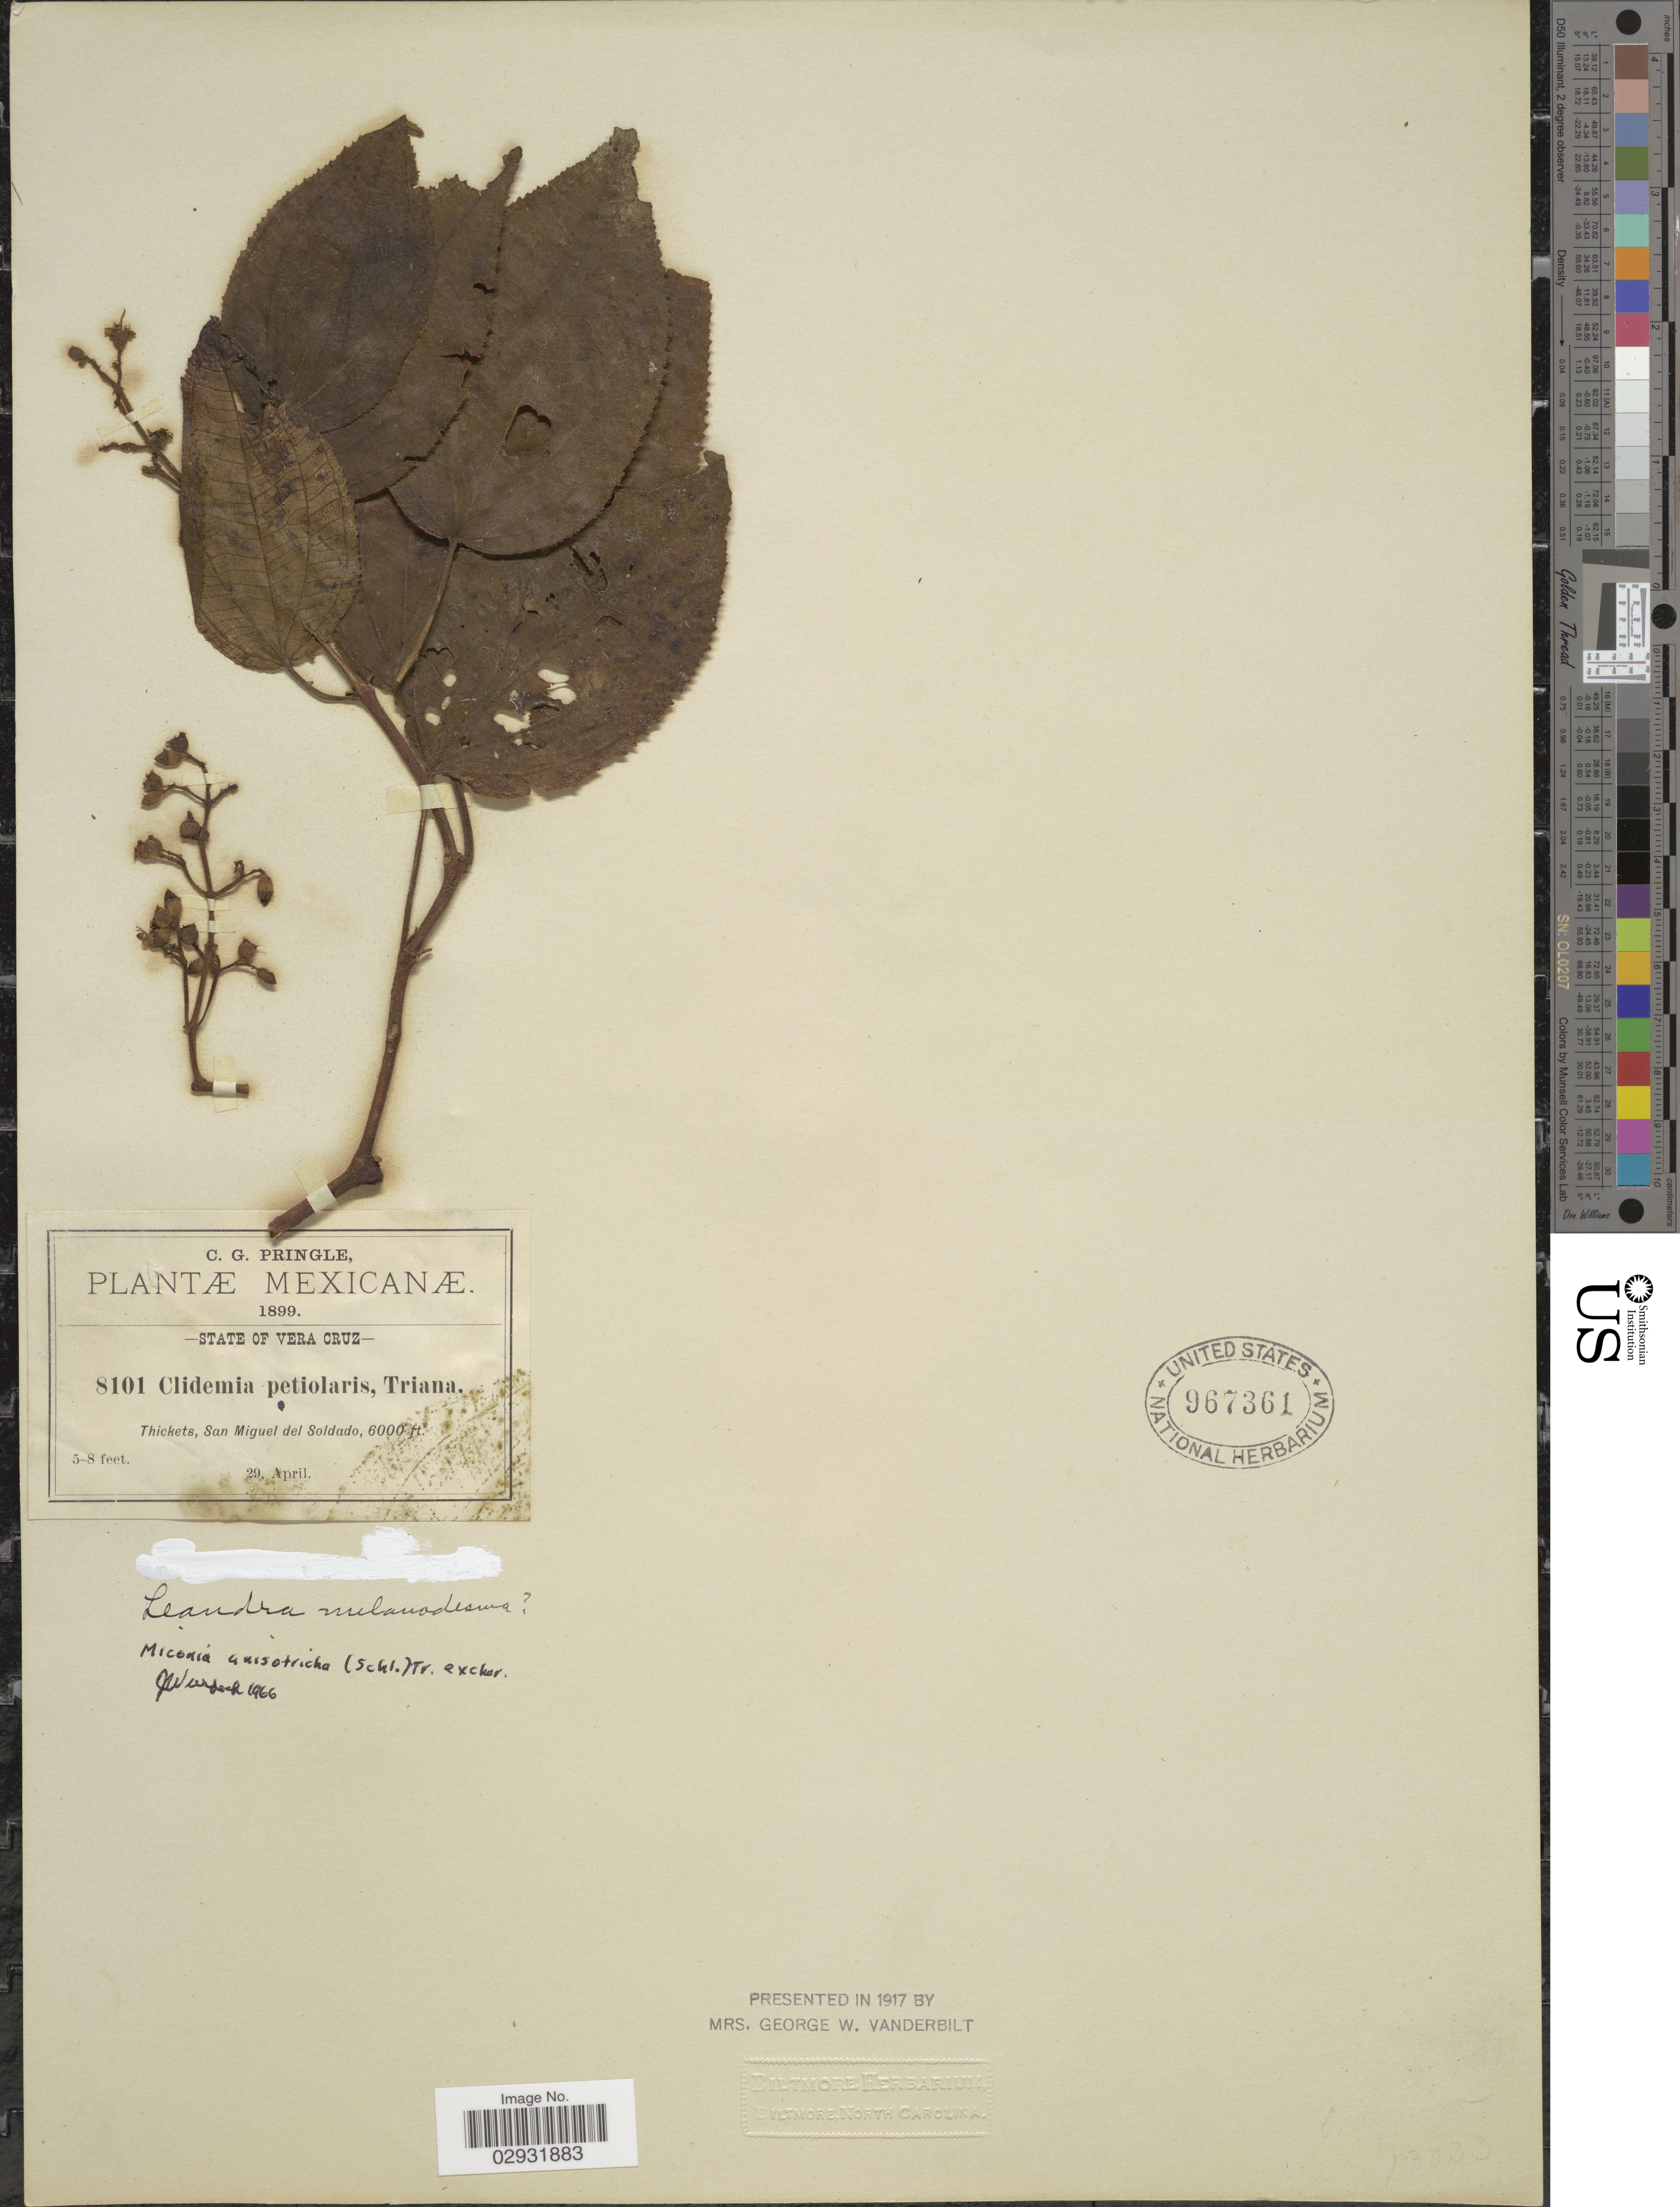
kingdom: Plantae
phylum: Tracheophyta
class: Magnoliopsida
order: Myrtales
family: Melastomataceae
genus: Miconia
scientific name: Miconia anisotricha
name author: (Schltdl.) Triana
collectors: C. G. Pringle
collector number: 8101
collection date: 1899-04-29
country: Mexico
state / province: Veracruz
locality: Vera Cruz. Thickets, San Miguel del Soldado.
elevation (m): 1829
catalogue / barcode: US 967361